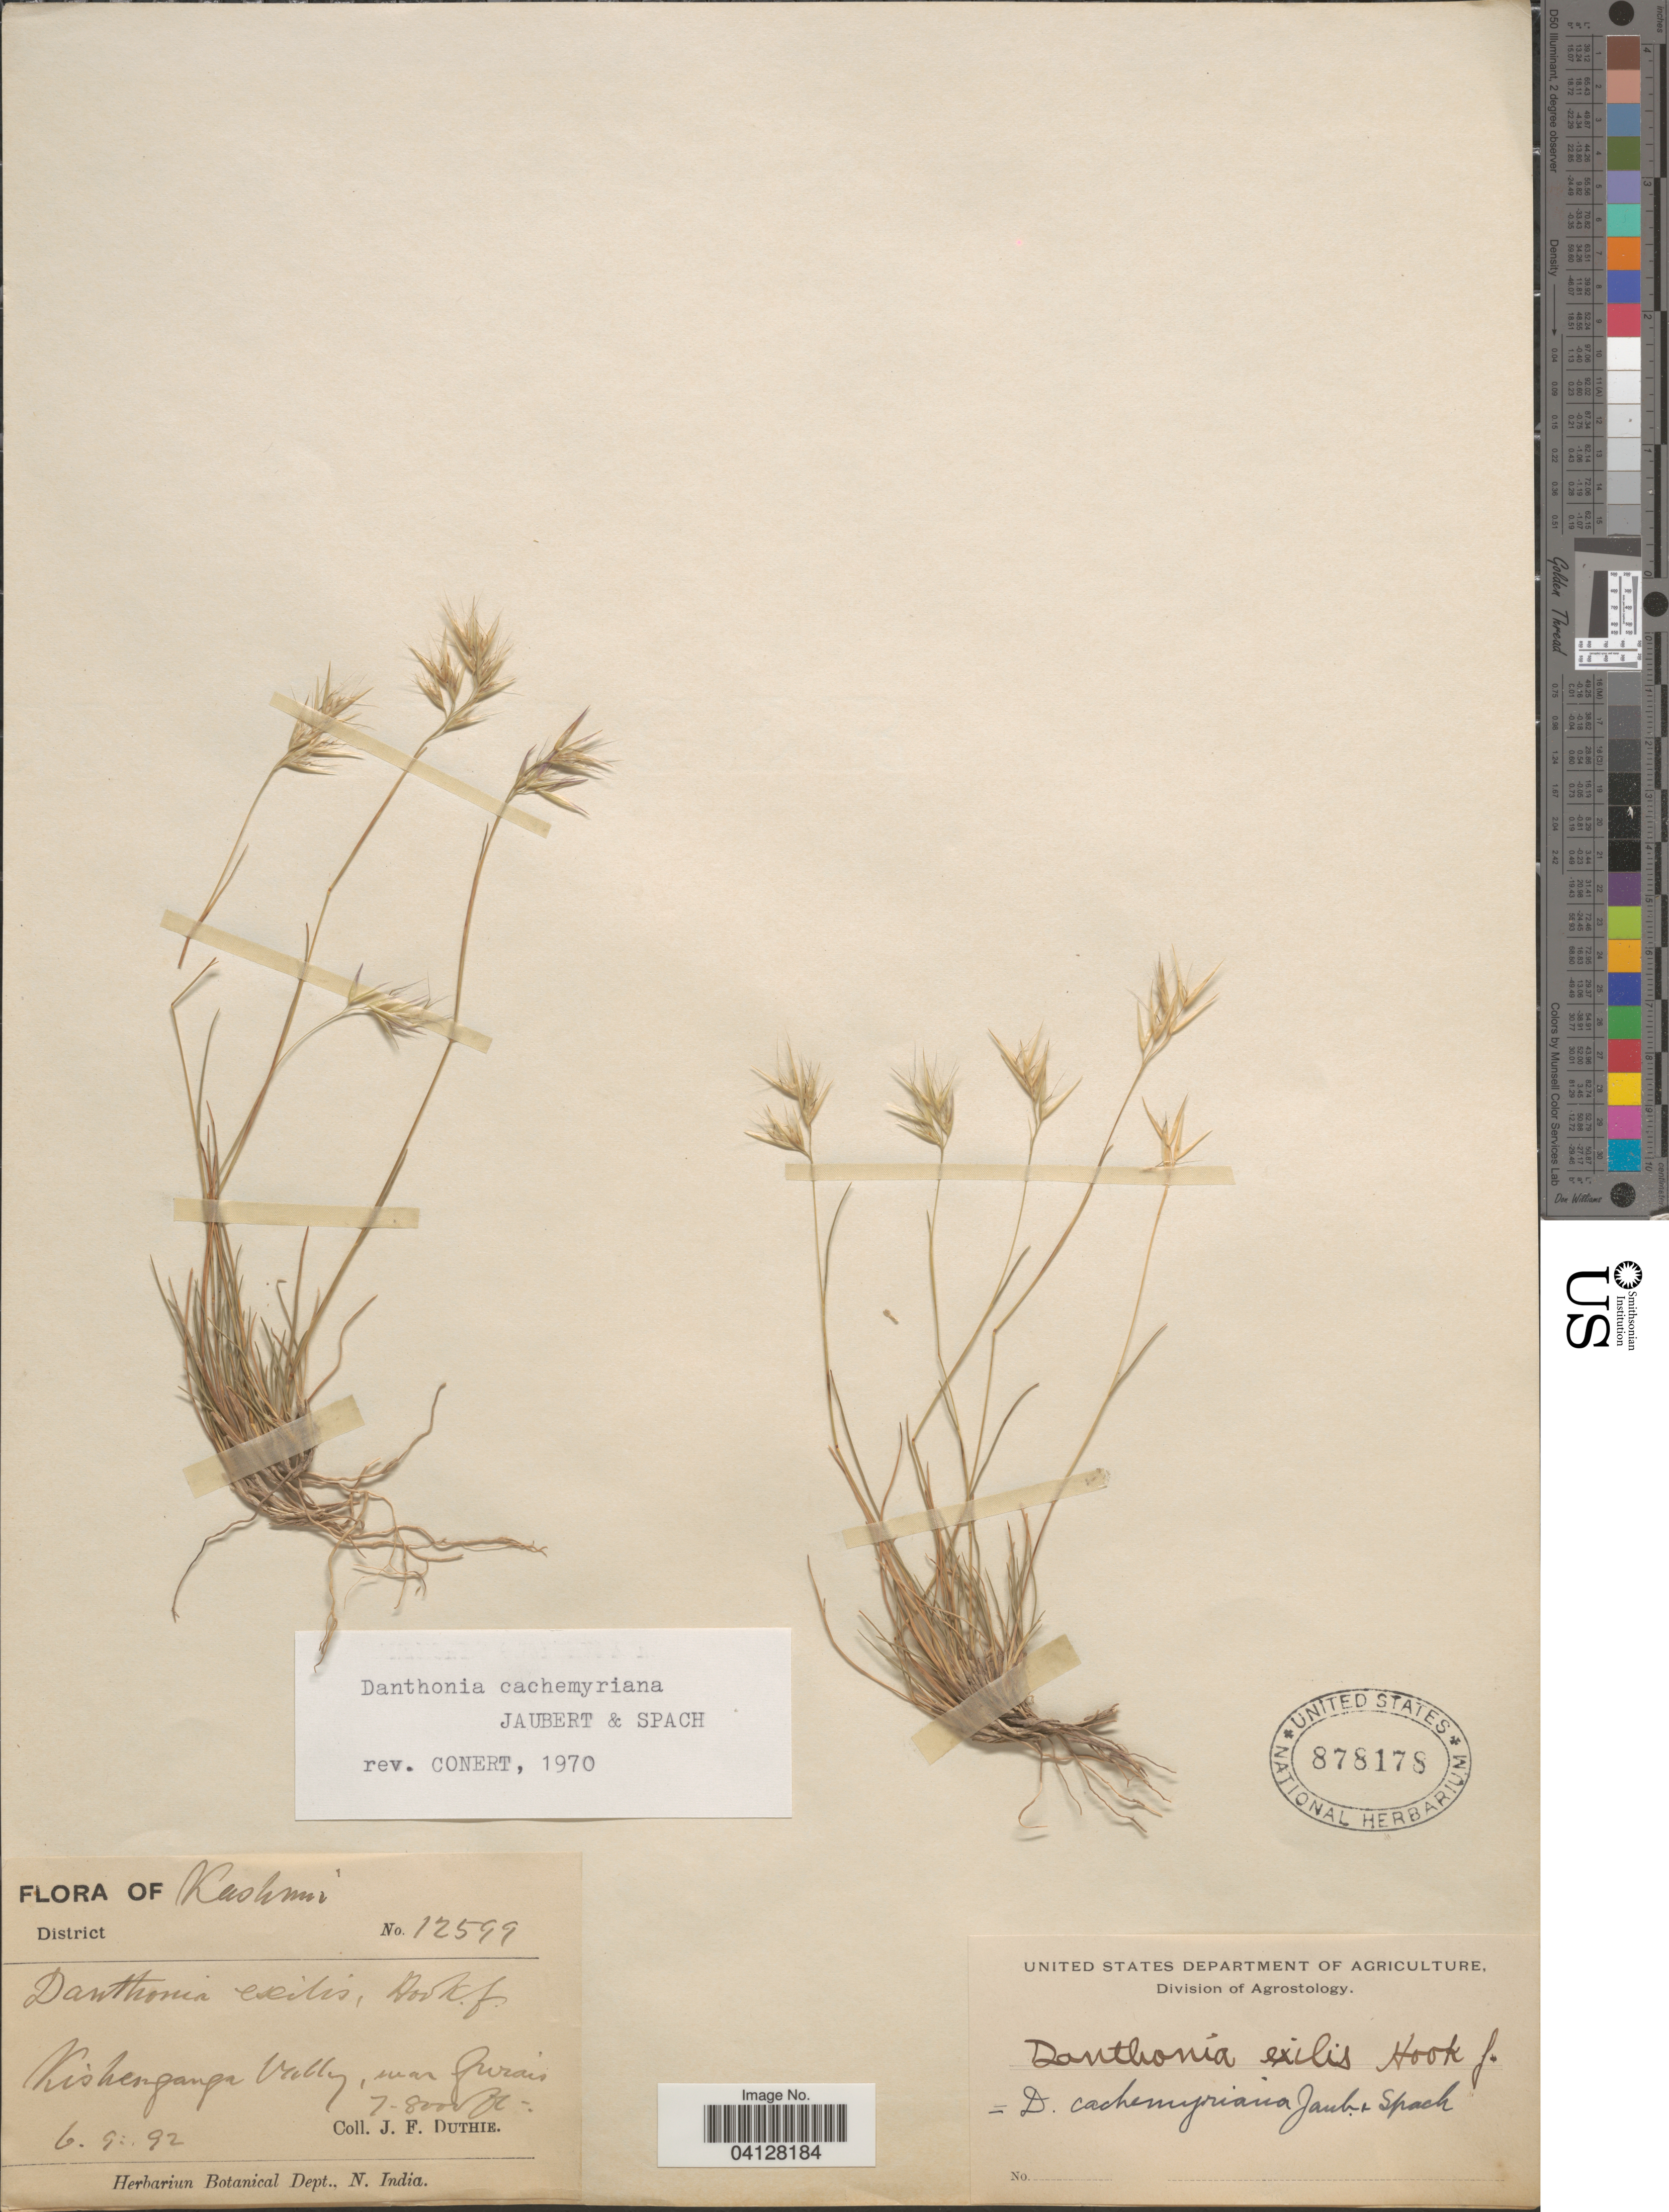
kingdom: Plantae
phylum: Tracheophyta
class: Liliopsida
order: Poales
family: Poaceae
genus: Danthonia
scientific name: Danthonia cachemyriana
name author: Jaub. & Spach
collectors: J. F. Duthie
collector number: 12599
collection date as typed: Transcribed d/m/y: 6/9/92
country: India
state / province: Jammu and Kashmir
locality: Kashmir. Kishenganga Valley, near Gurais.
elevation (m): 2134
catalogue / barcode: US 878178